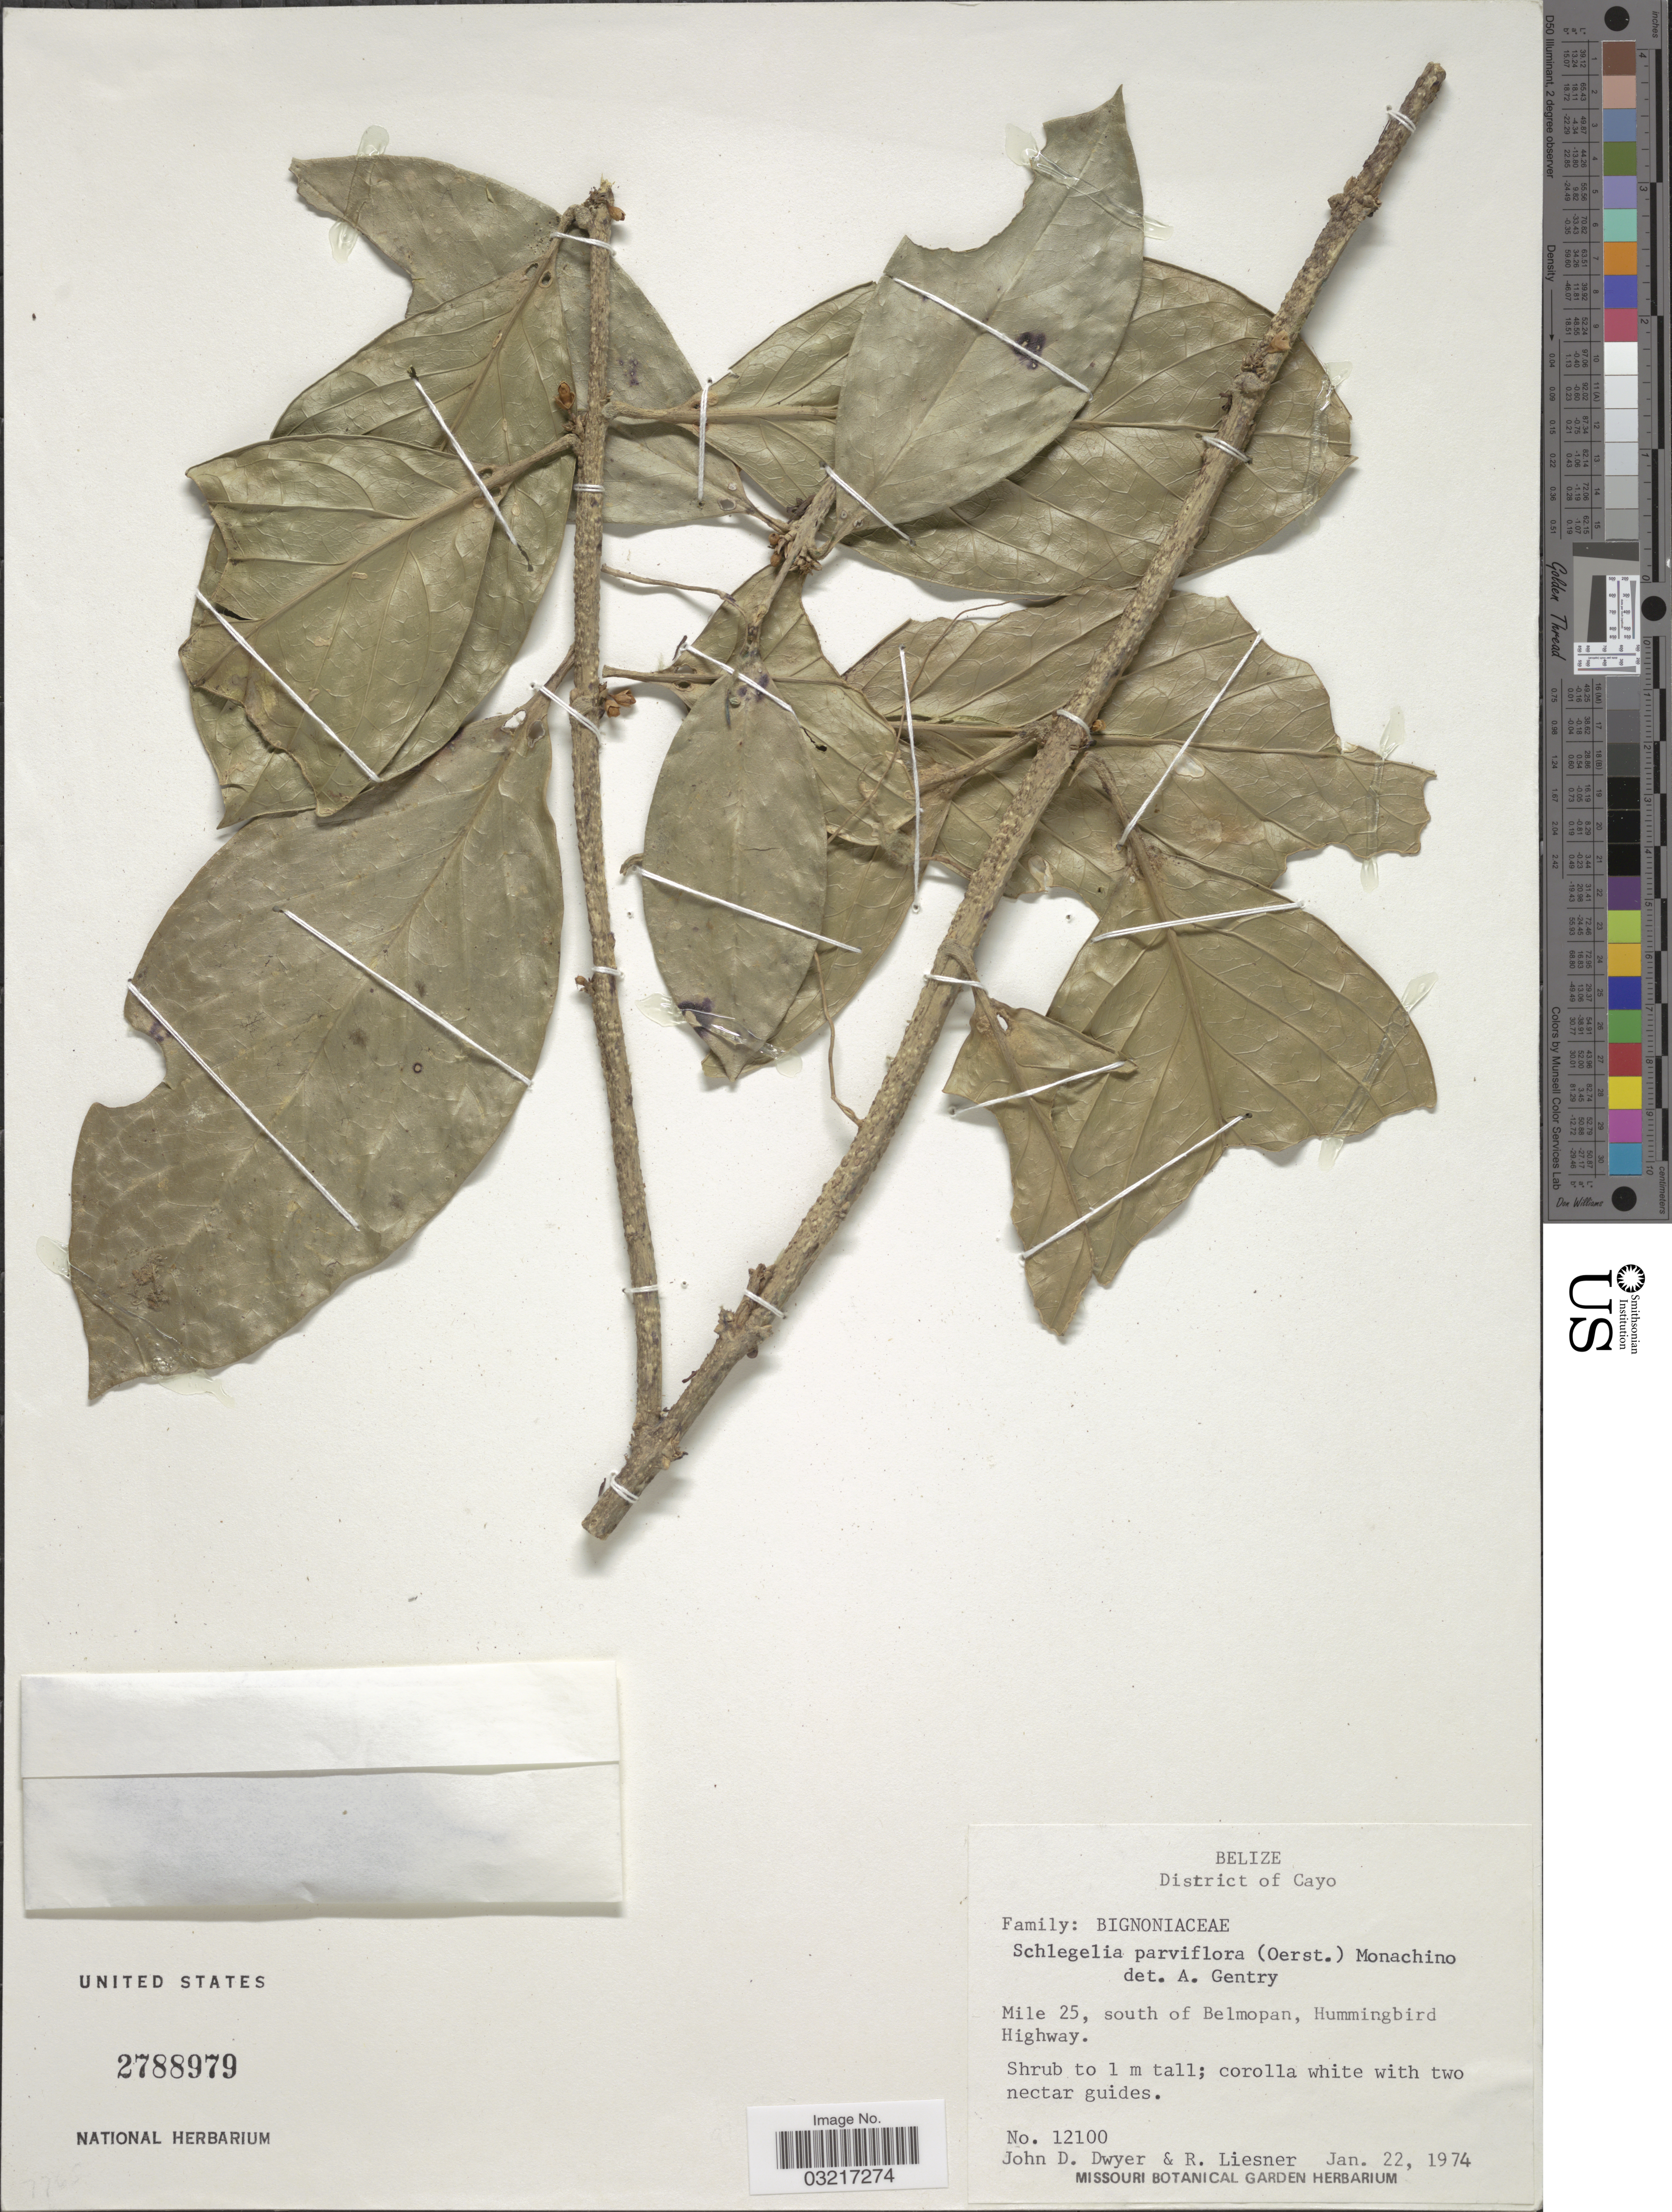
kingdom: Plantae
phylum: Tracheophyta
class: Magnoliopsida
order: Lamiales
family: Schlegeliaceae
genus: Schlegelia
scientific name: Schlegelia parviflora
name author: (Oerst.) Monach.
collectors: J. D. Dwyer & R. L. Liesner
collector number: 12100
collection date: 1974-01-22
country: Belize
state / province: Cayo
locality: District of Cayo. Mile 25, south of Belmopan, Hummingbird Highway.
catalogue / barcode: US 2788979